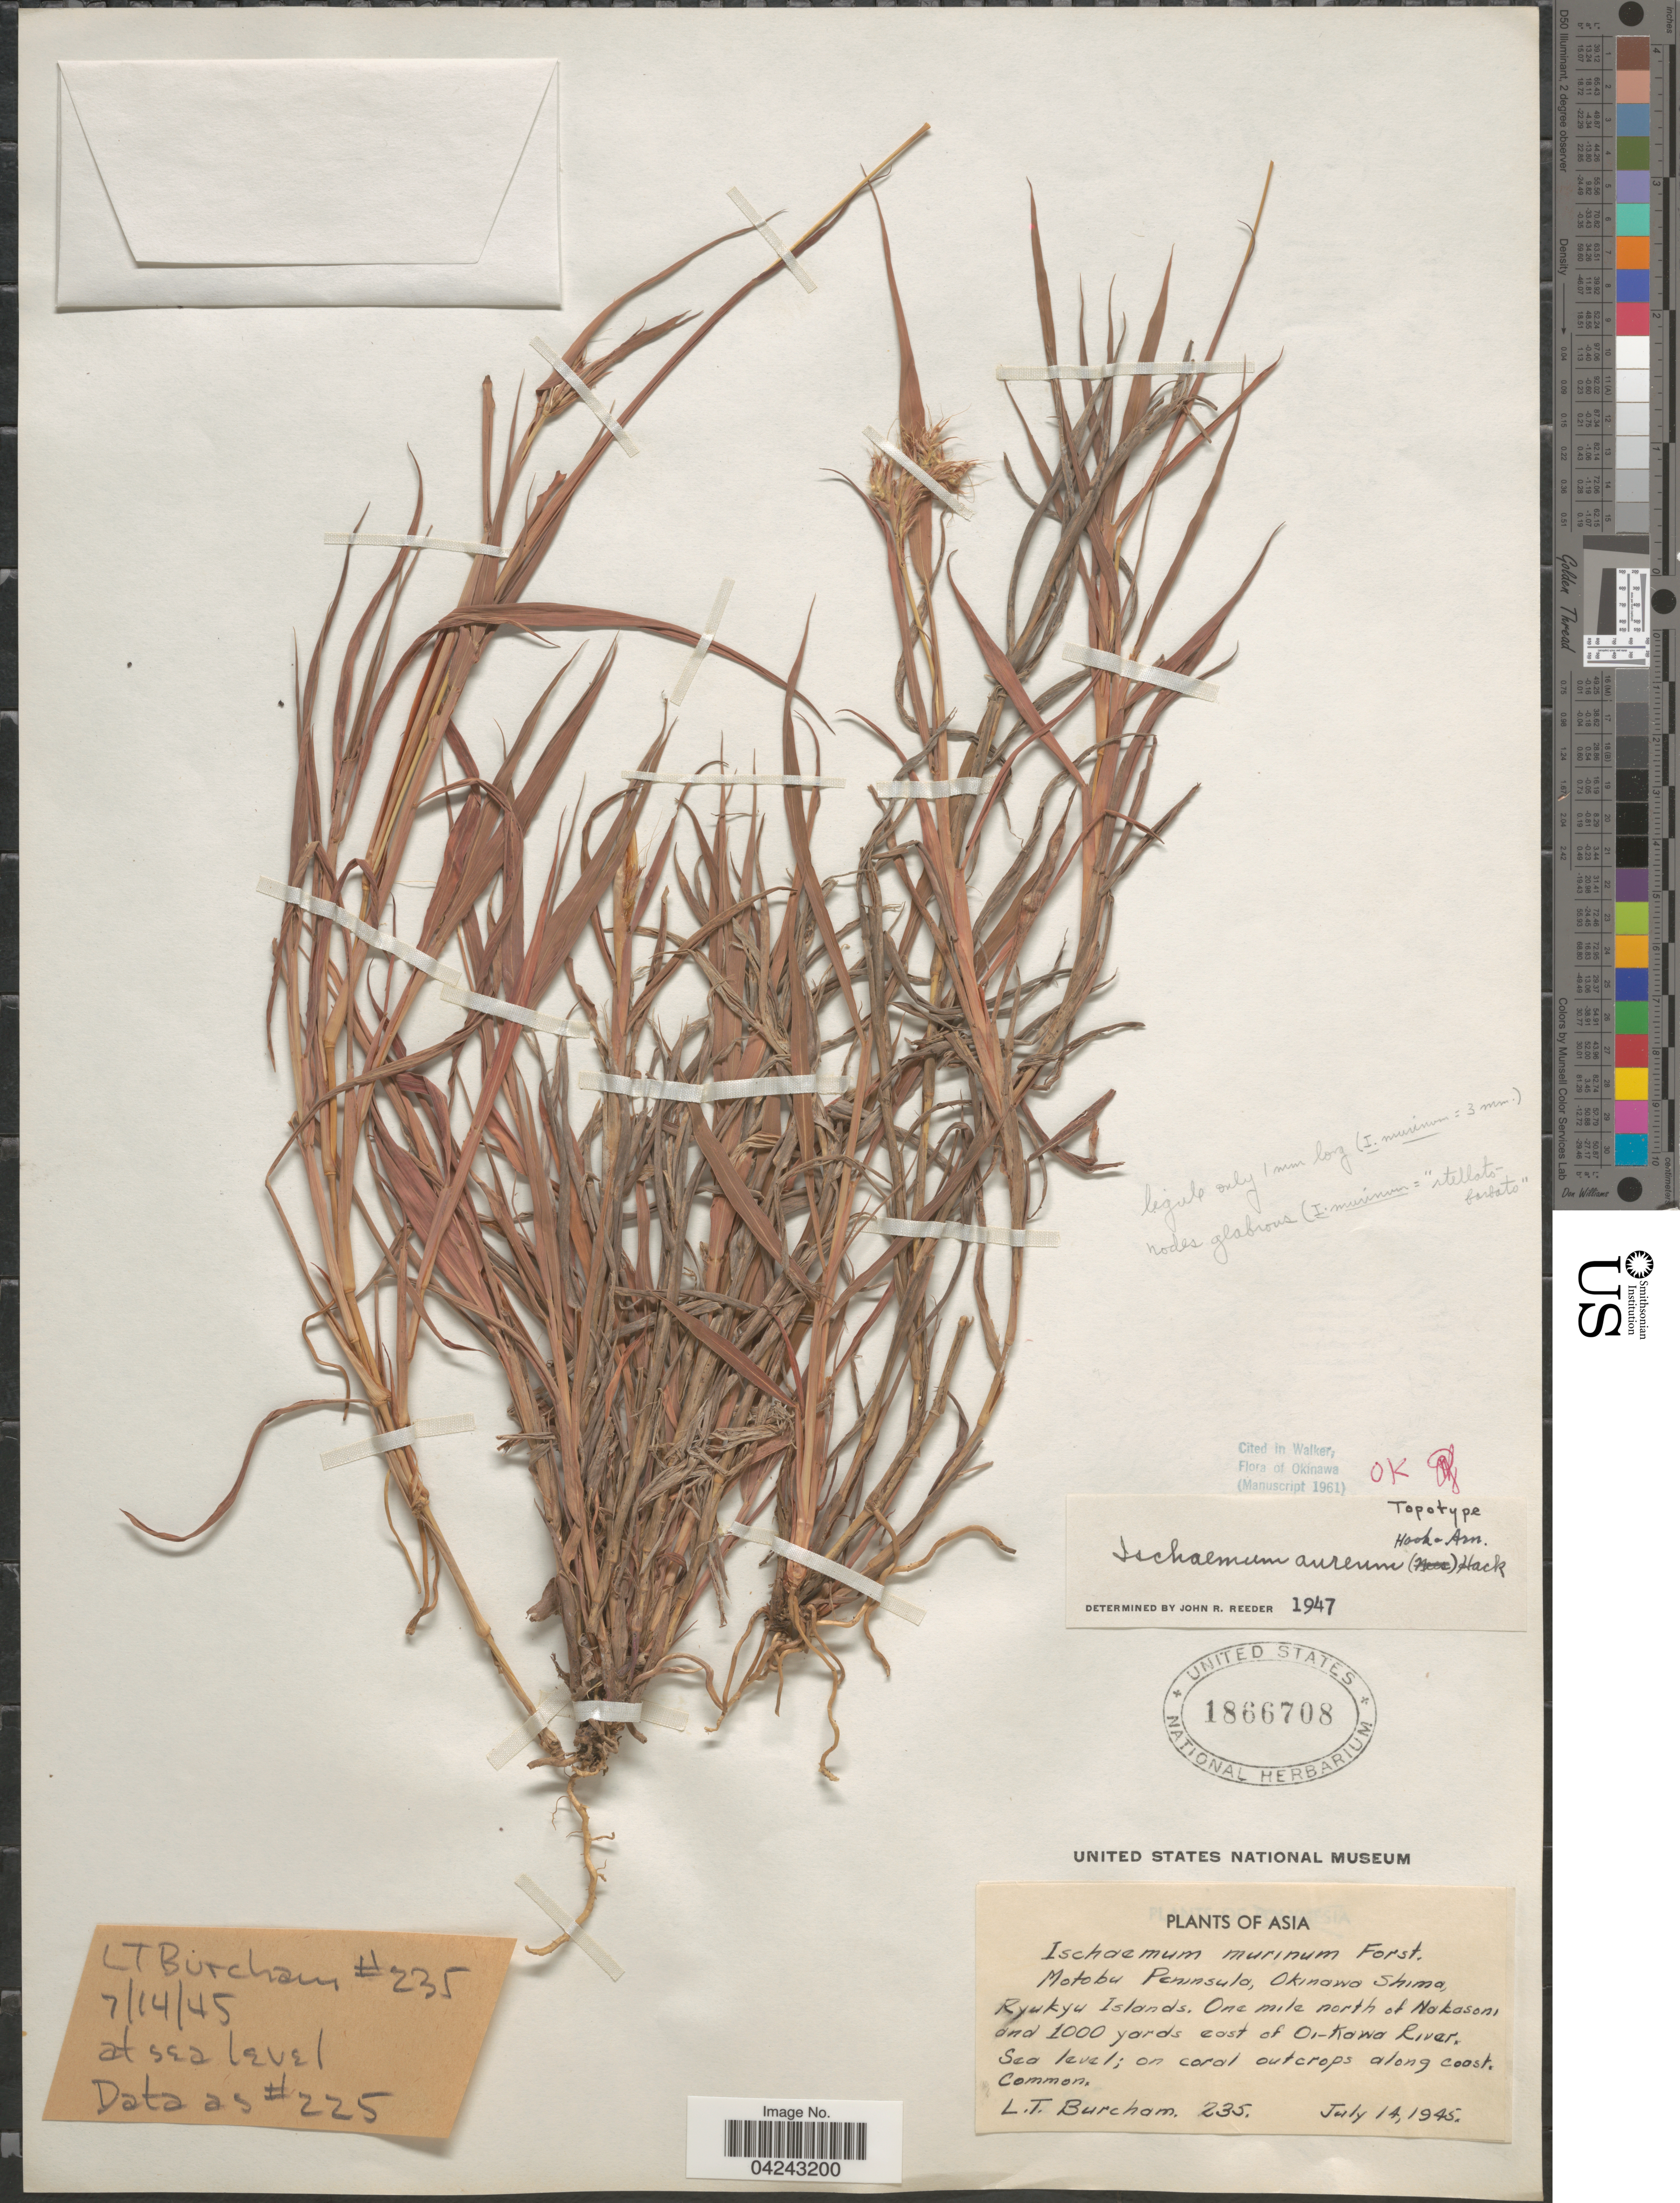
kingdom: Plantae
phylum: Tracheophyta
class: Liliopsida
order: Poales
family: Poaceae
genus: Ischaemum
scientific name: Ischaemum australe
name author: R. Br.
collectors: L. Burcham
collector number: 235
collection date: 1945-07-14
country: Japan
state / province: Okinawa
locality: Motobu Peninsula, Okinawa Shima, Ryukyu Islands. One mile north of Nakasoni and 1000 yards east of Oi-Kawa River.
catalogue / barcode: US 1866708